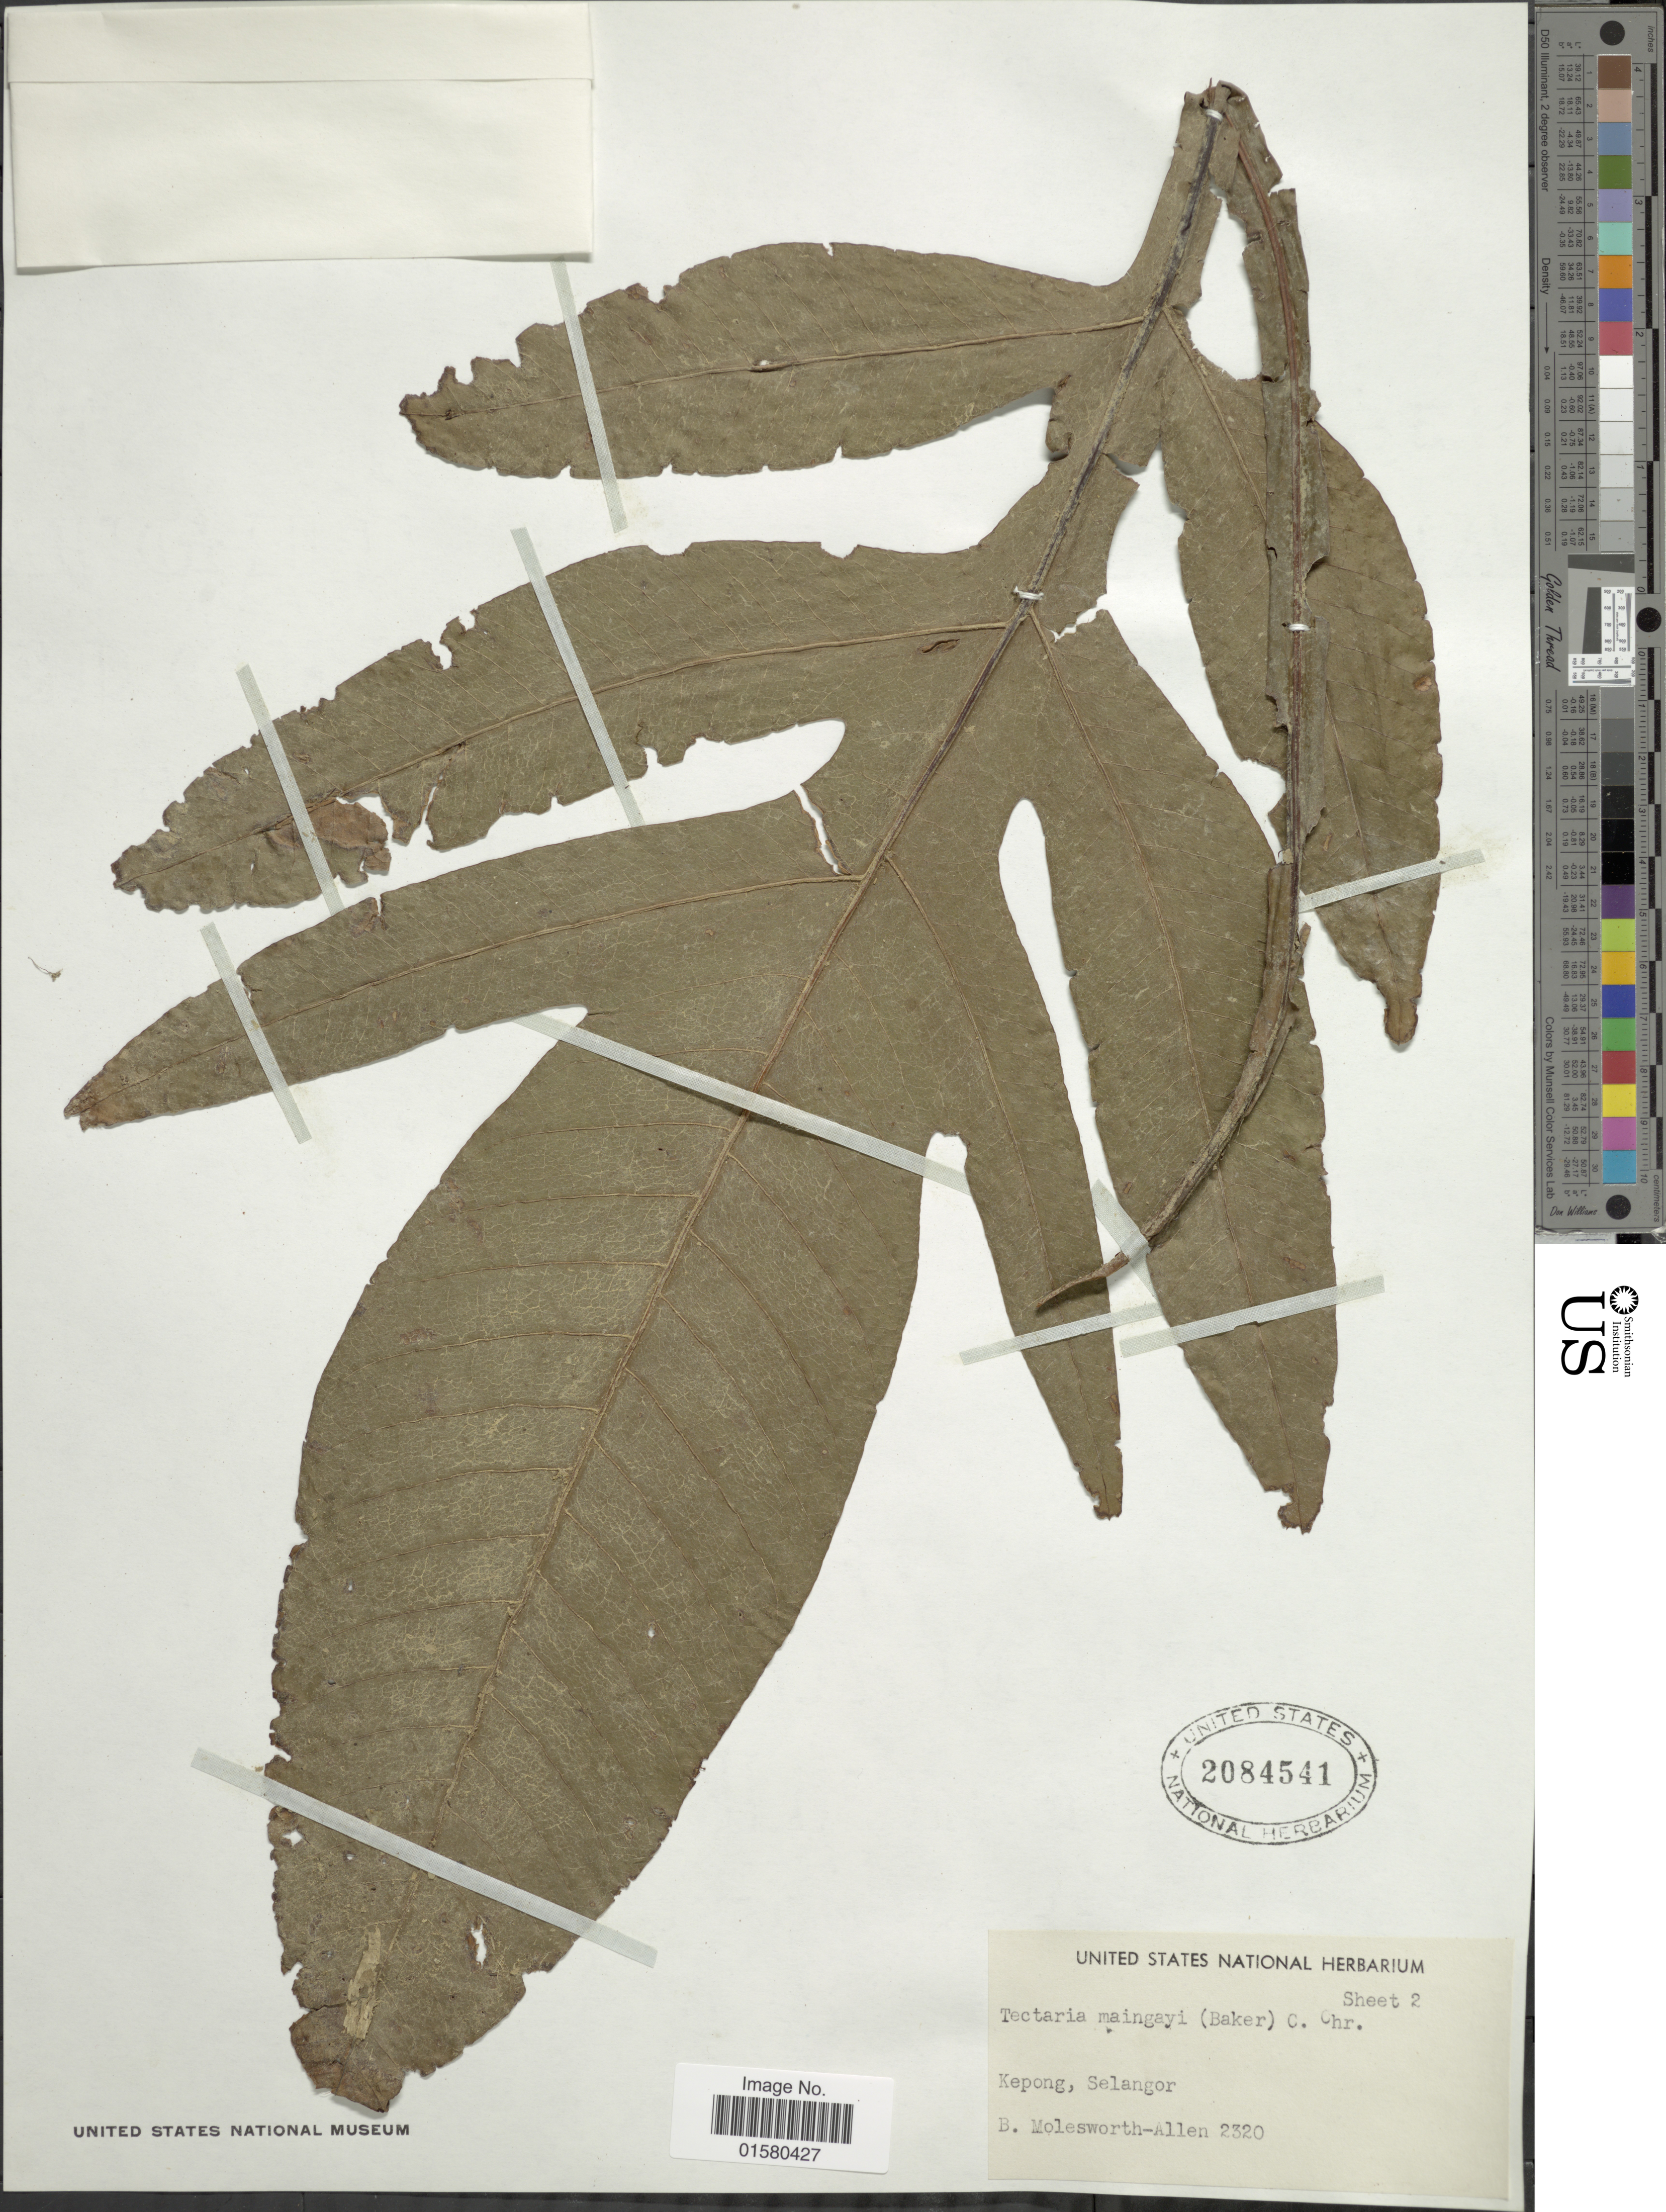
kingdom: Plantae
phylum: Tracheophyta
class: Polypodiopsida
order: Polypodiales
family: Tectariaceae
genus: Tectaria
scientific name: Tectaria semipinnata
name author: (Roxb.) C.V. Morton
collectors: B. E. G. Molesworth-Allen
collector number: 2320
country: Malaysia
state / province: Selangor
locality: Kepong, Selangor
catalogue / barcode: US 2084541